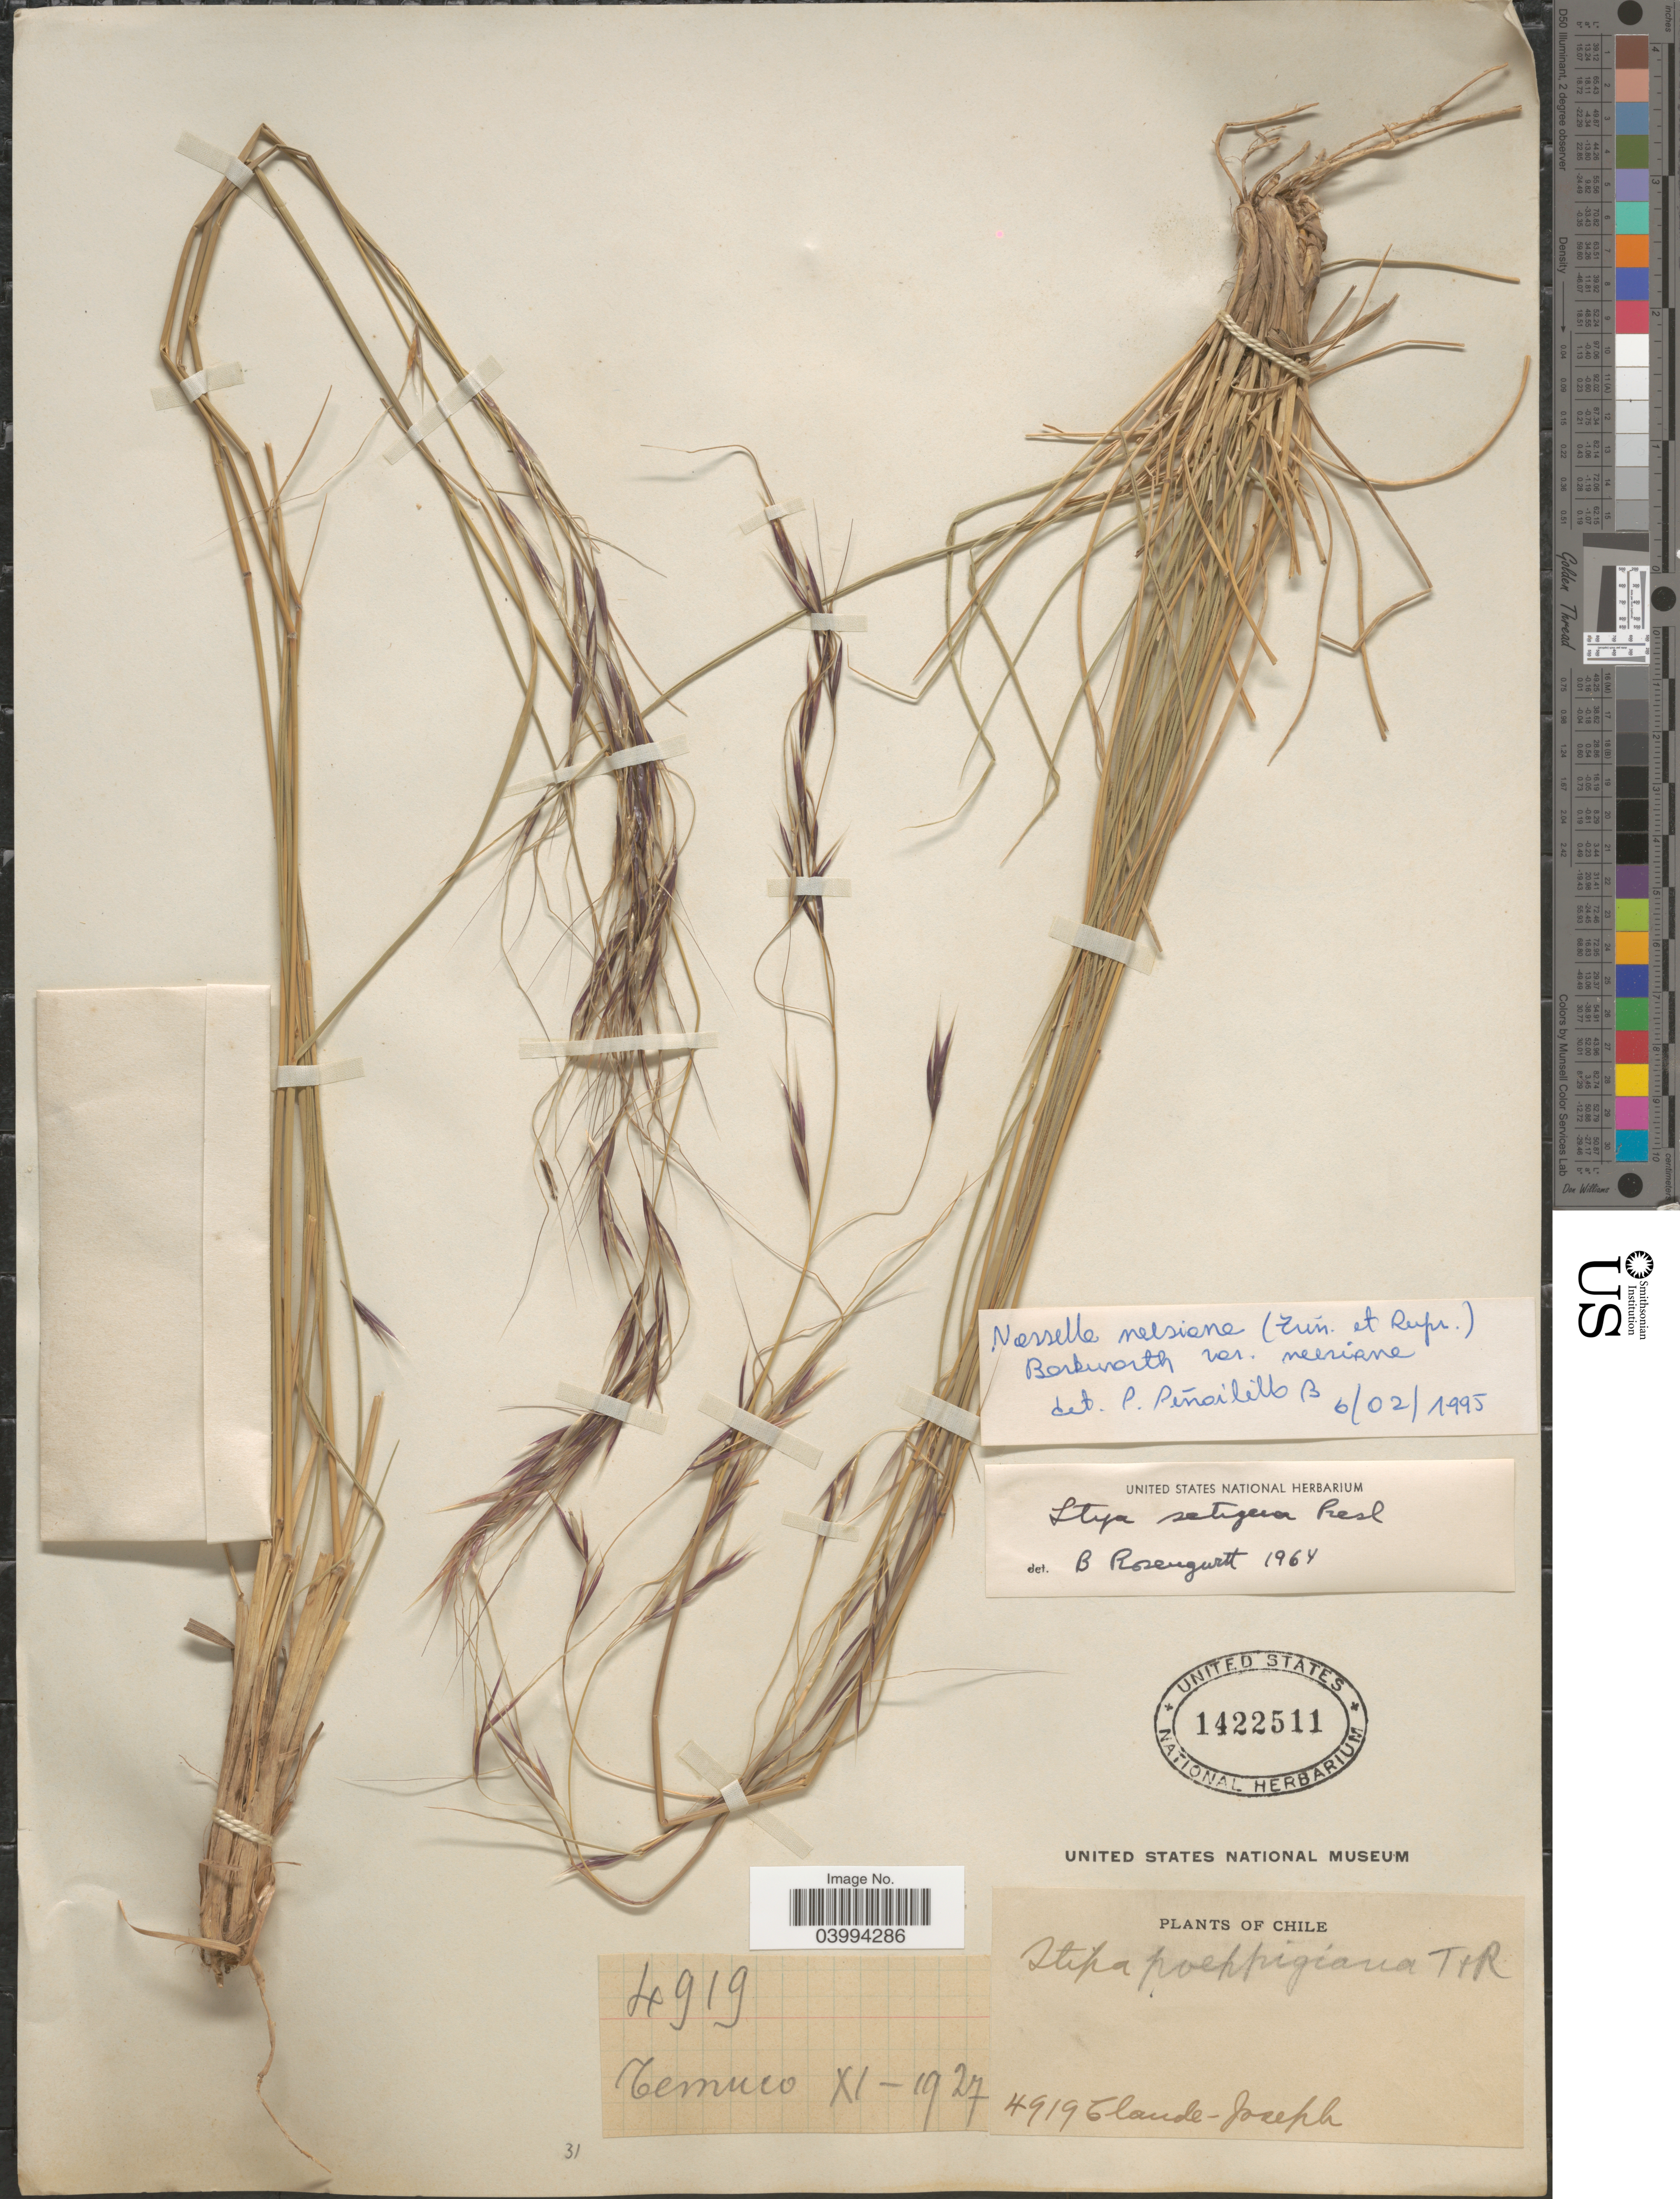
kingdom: Plantae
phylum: Tracheophyta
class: Liliopsida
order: Poales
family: Poaceae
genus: Nassella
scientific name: Nassella neesiana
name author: (Trin. & Rupr.) Barkworth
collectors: Bro. Claude-Joseph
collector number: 4919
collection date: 1927-11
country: Chile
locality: Temuco.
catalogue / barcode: US 1422511